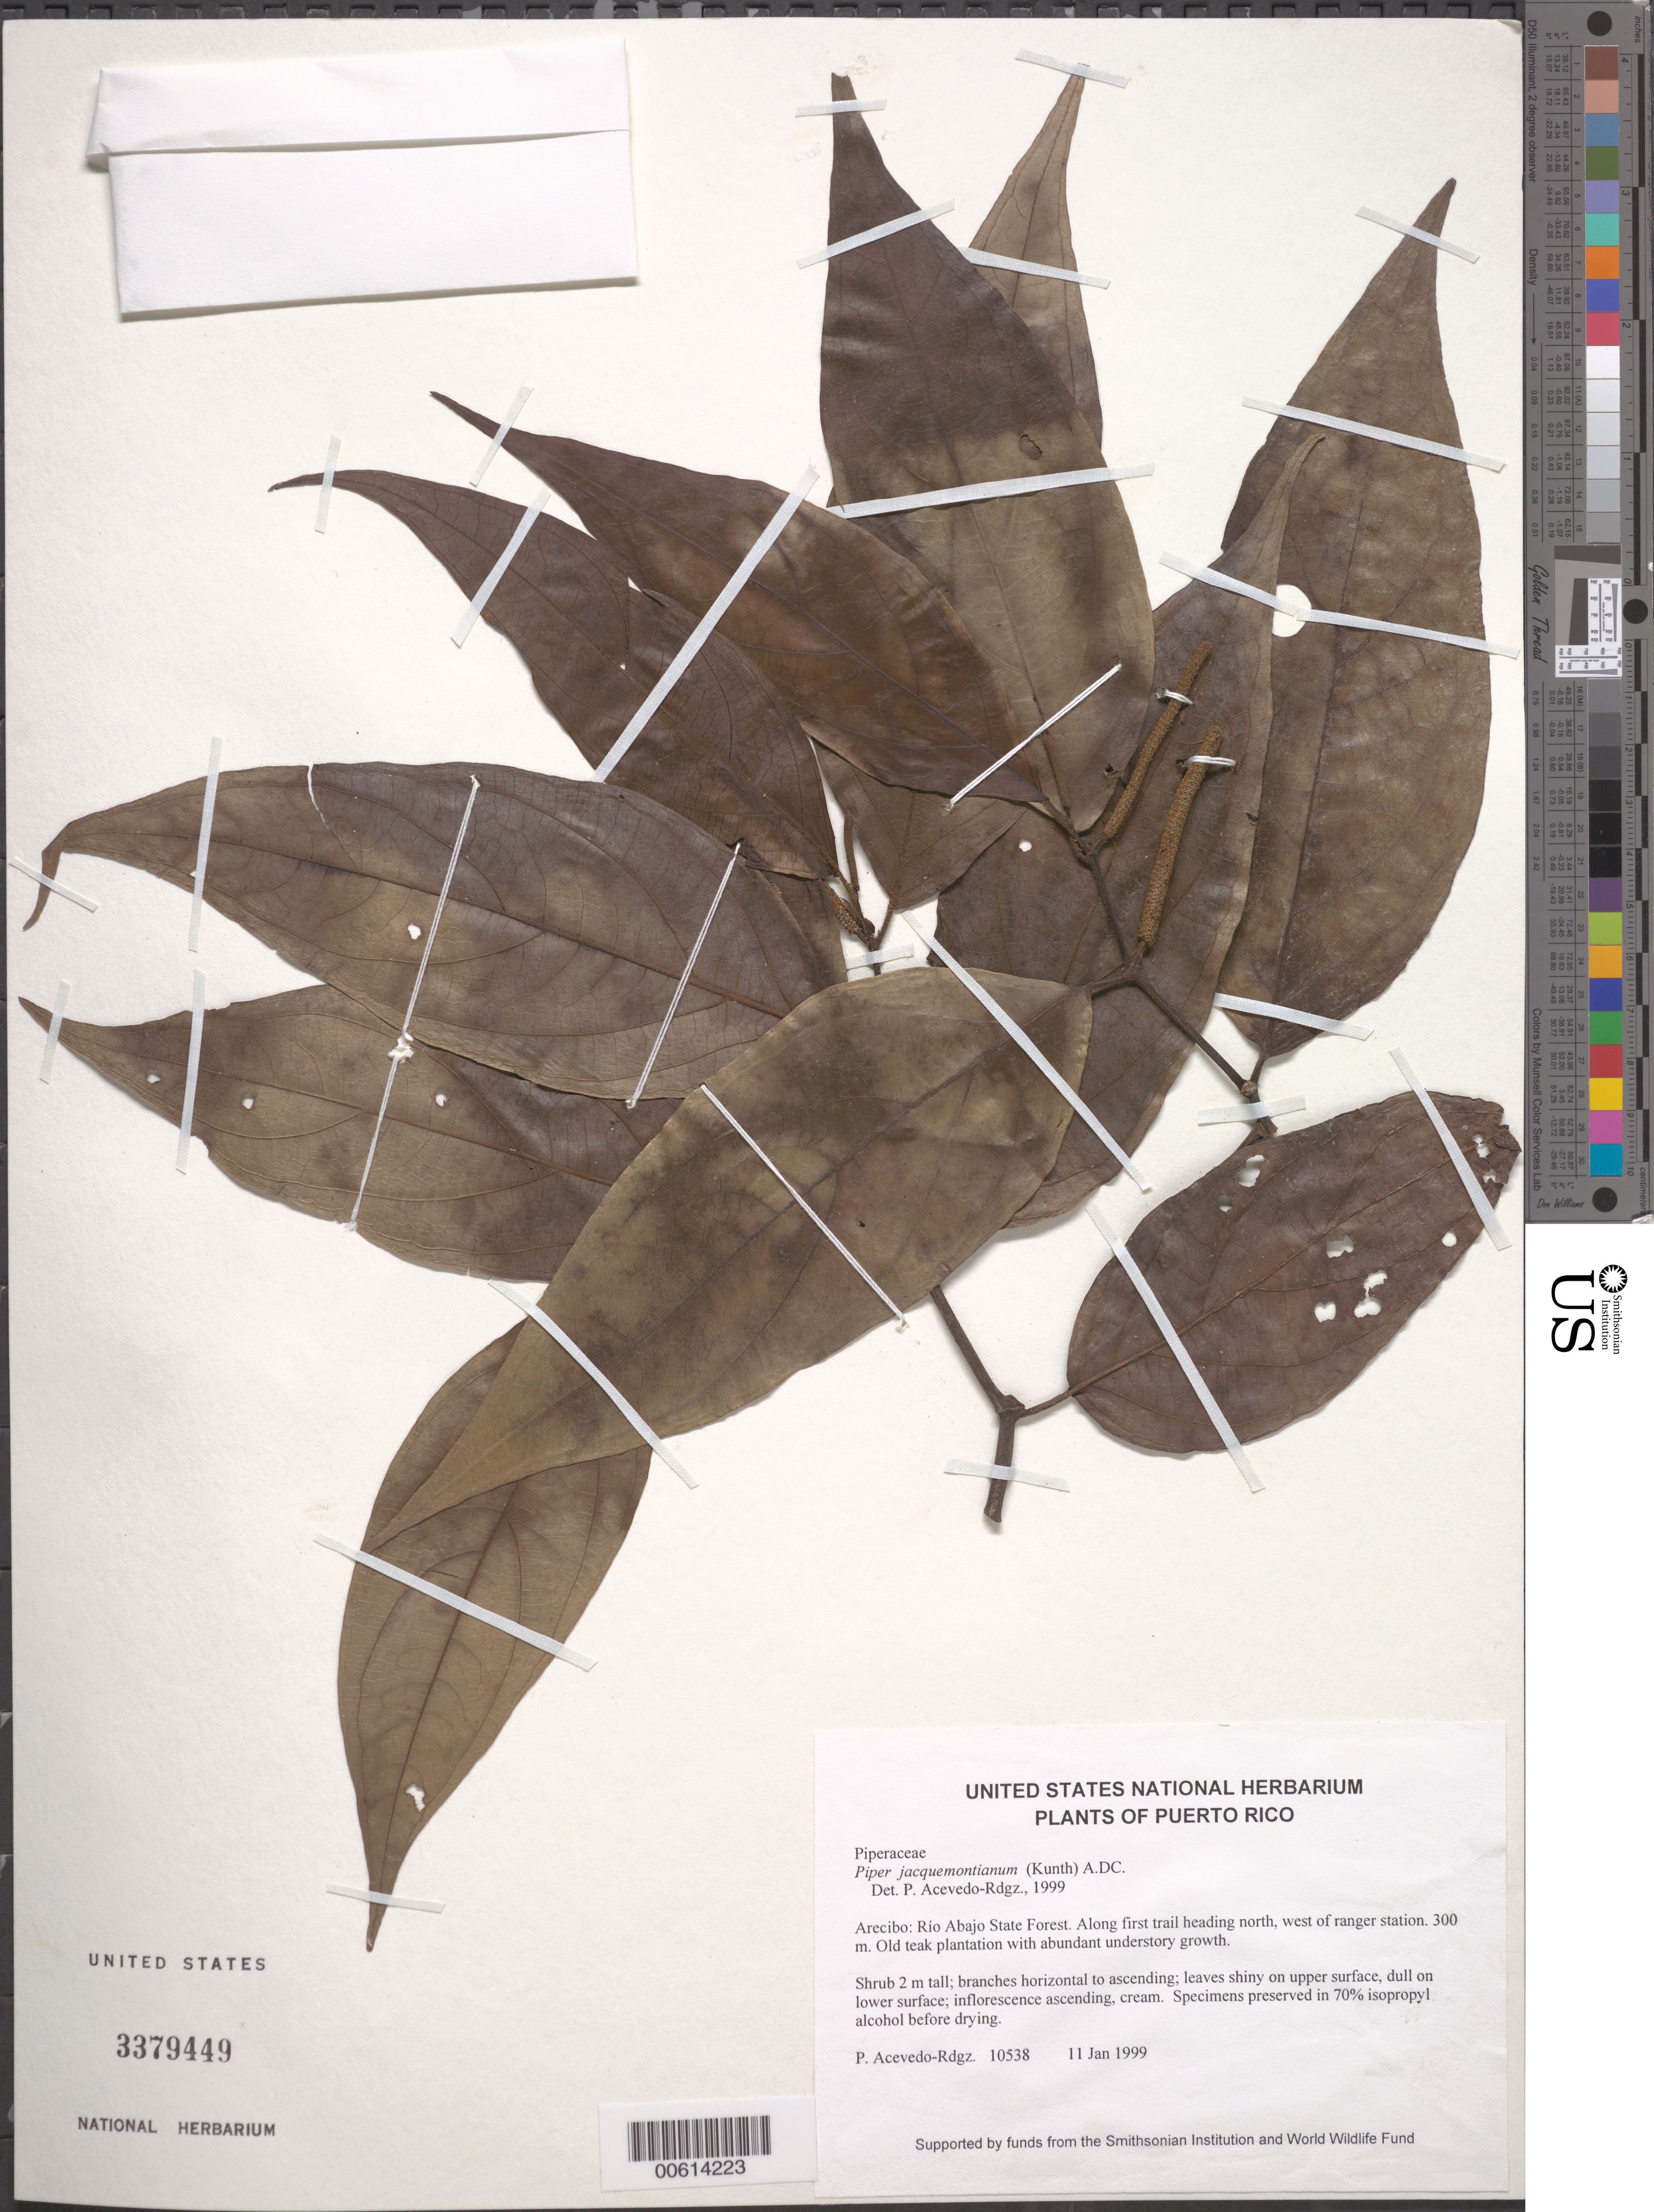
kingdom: Plantae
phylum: Tracheophyta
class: Magnoliopsida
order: Piperales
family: Piperaceae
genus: Piper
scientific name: Piper jacquemontianum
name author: Kunth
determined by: Acevedo-Rodríguez, P., (BOT), Smithsonian Institution - National Museum of Natural History (UNITED STATES)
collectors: P. Acevedo-Rodr.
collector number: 10538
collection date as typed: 11 Jan 1999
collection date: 1999-01-11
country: Puerto Rico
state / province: Arecibo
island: Puerto Rico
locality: Arecibo; Río Abajo State Forest. Along first trail heading north, west of ranger station.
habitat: Old teak plantation with abundant understory growth.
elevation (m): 300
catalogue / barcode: US 3379449